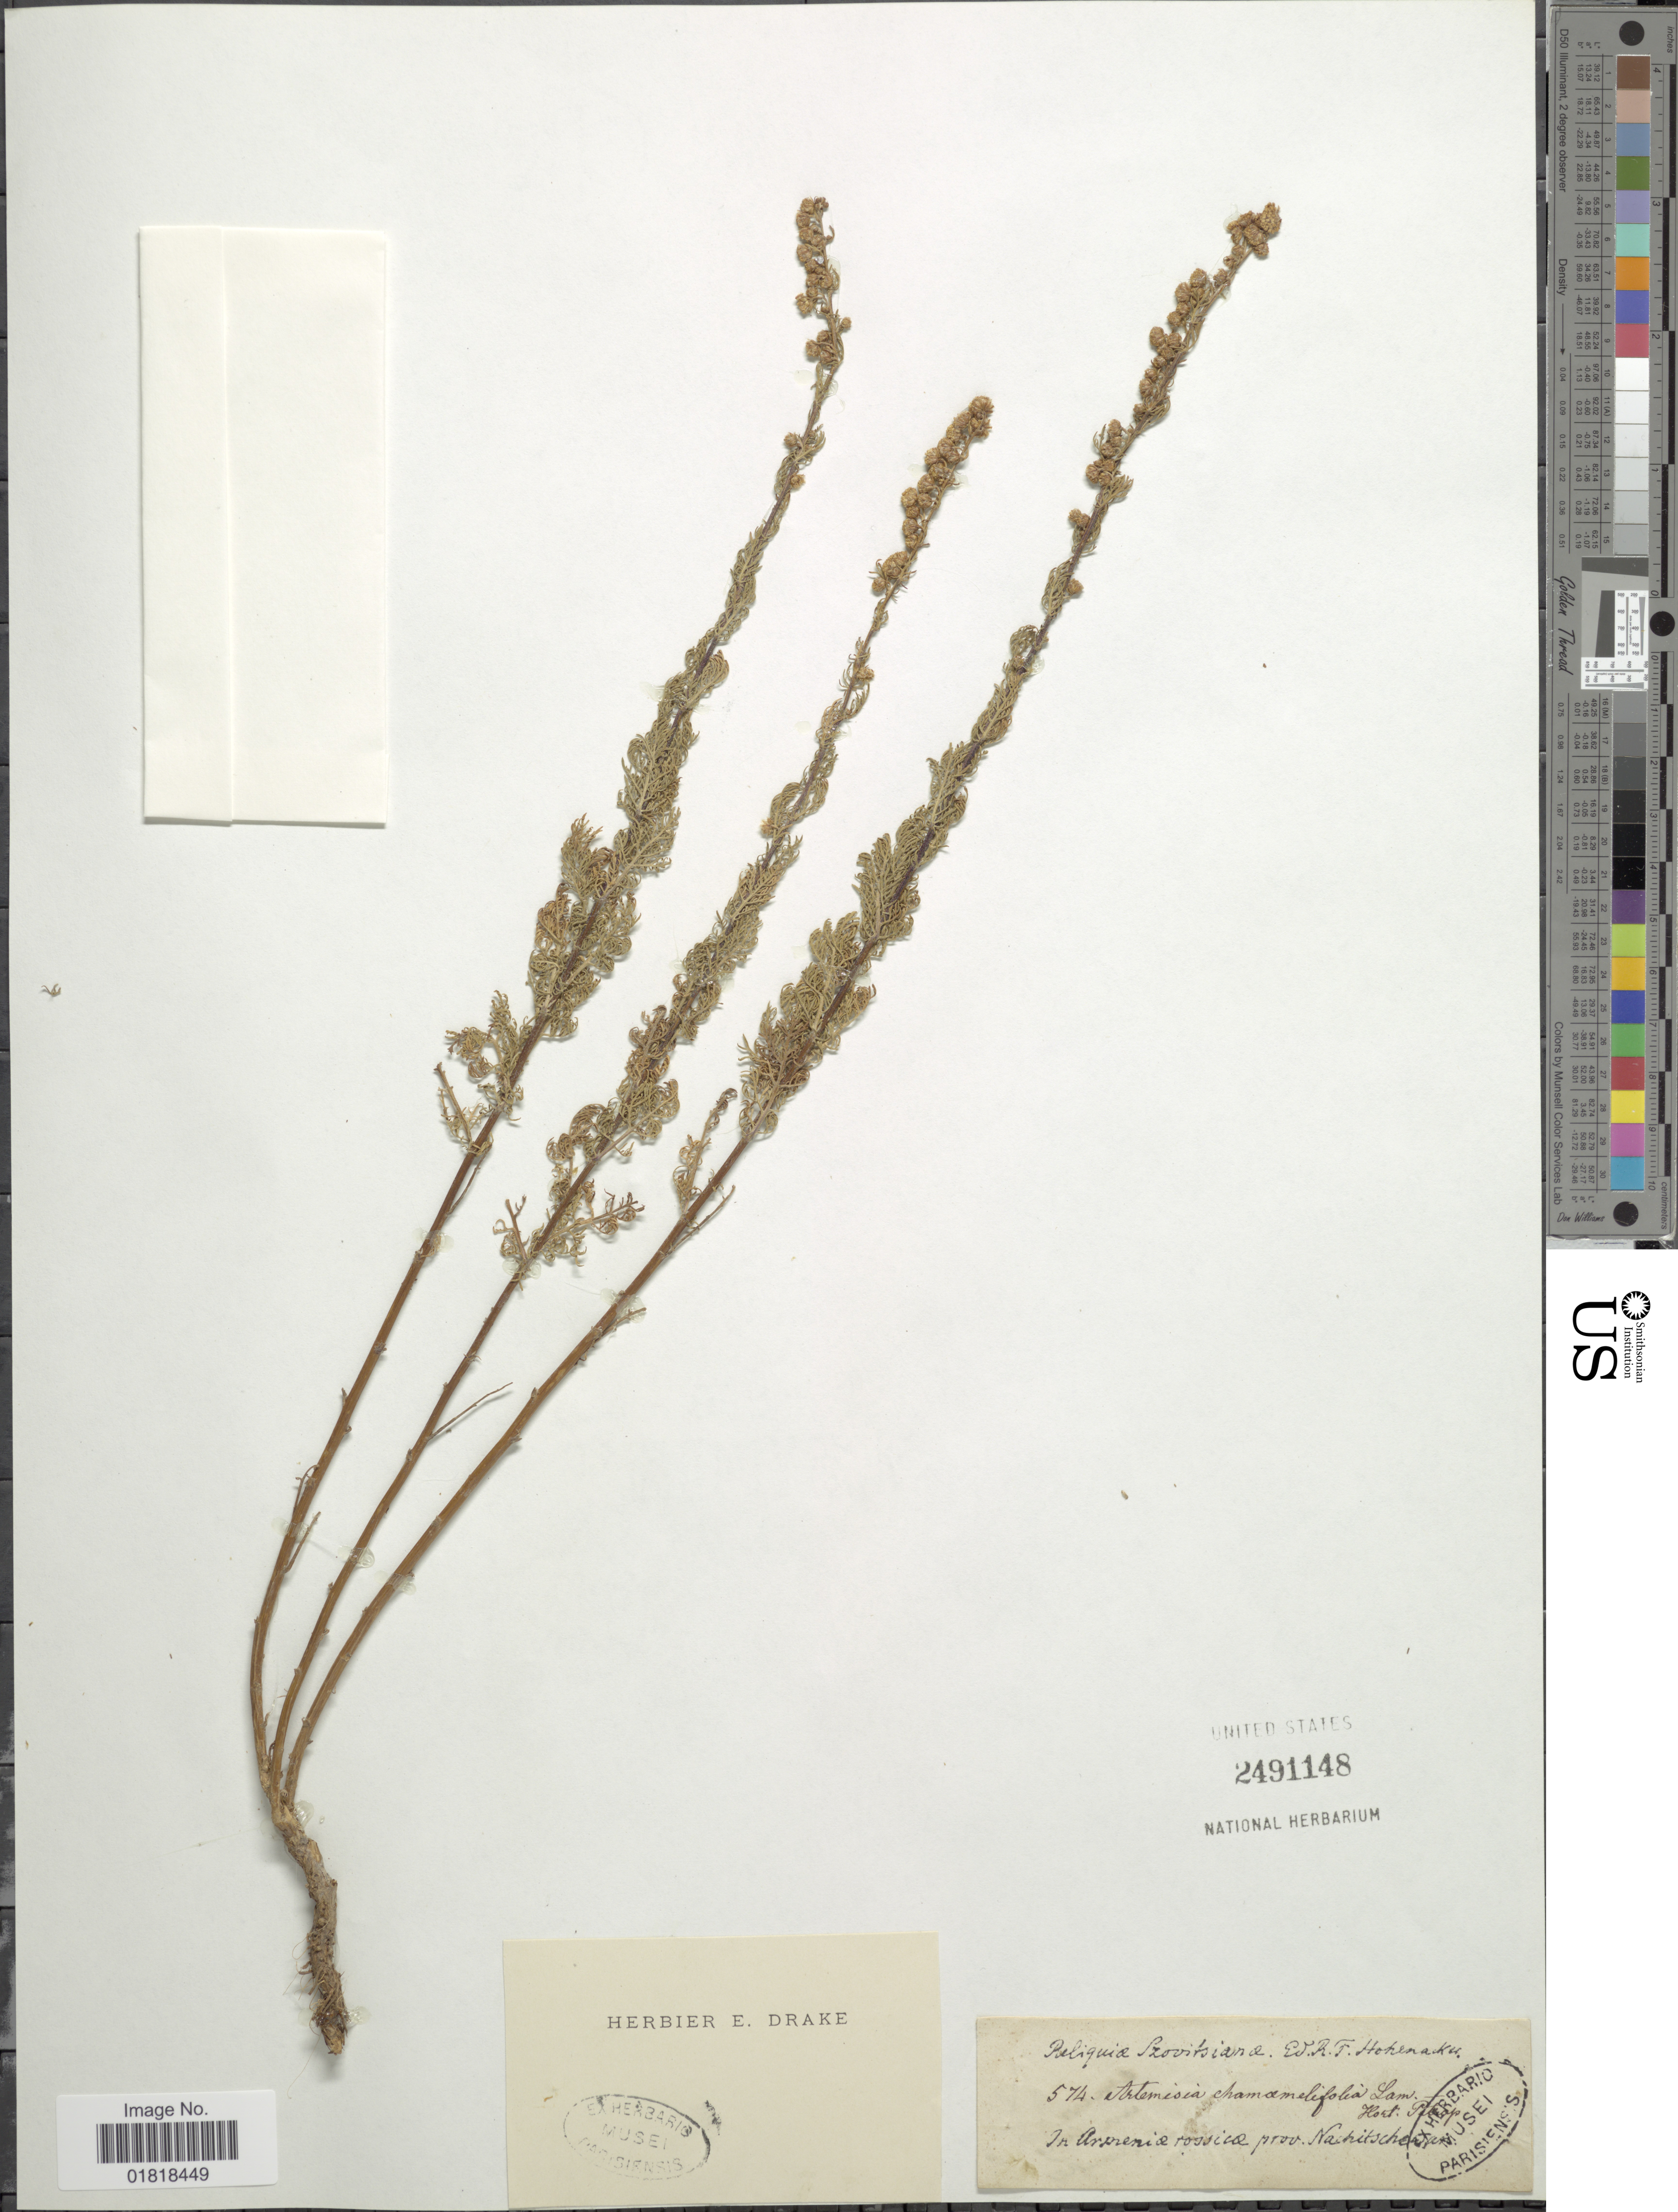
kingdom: Plantae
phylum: Tracheophyta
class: Magnoliopsida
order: Asterales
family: Asteraceae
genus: Artemisia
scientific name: Artemisia chamaemelifolia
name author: Vill.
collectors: J. Szovits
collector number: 574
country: Armenia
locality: Rossico prov. Nahitschan [interpreted]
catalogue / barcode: US 2491148